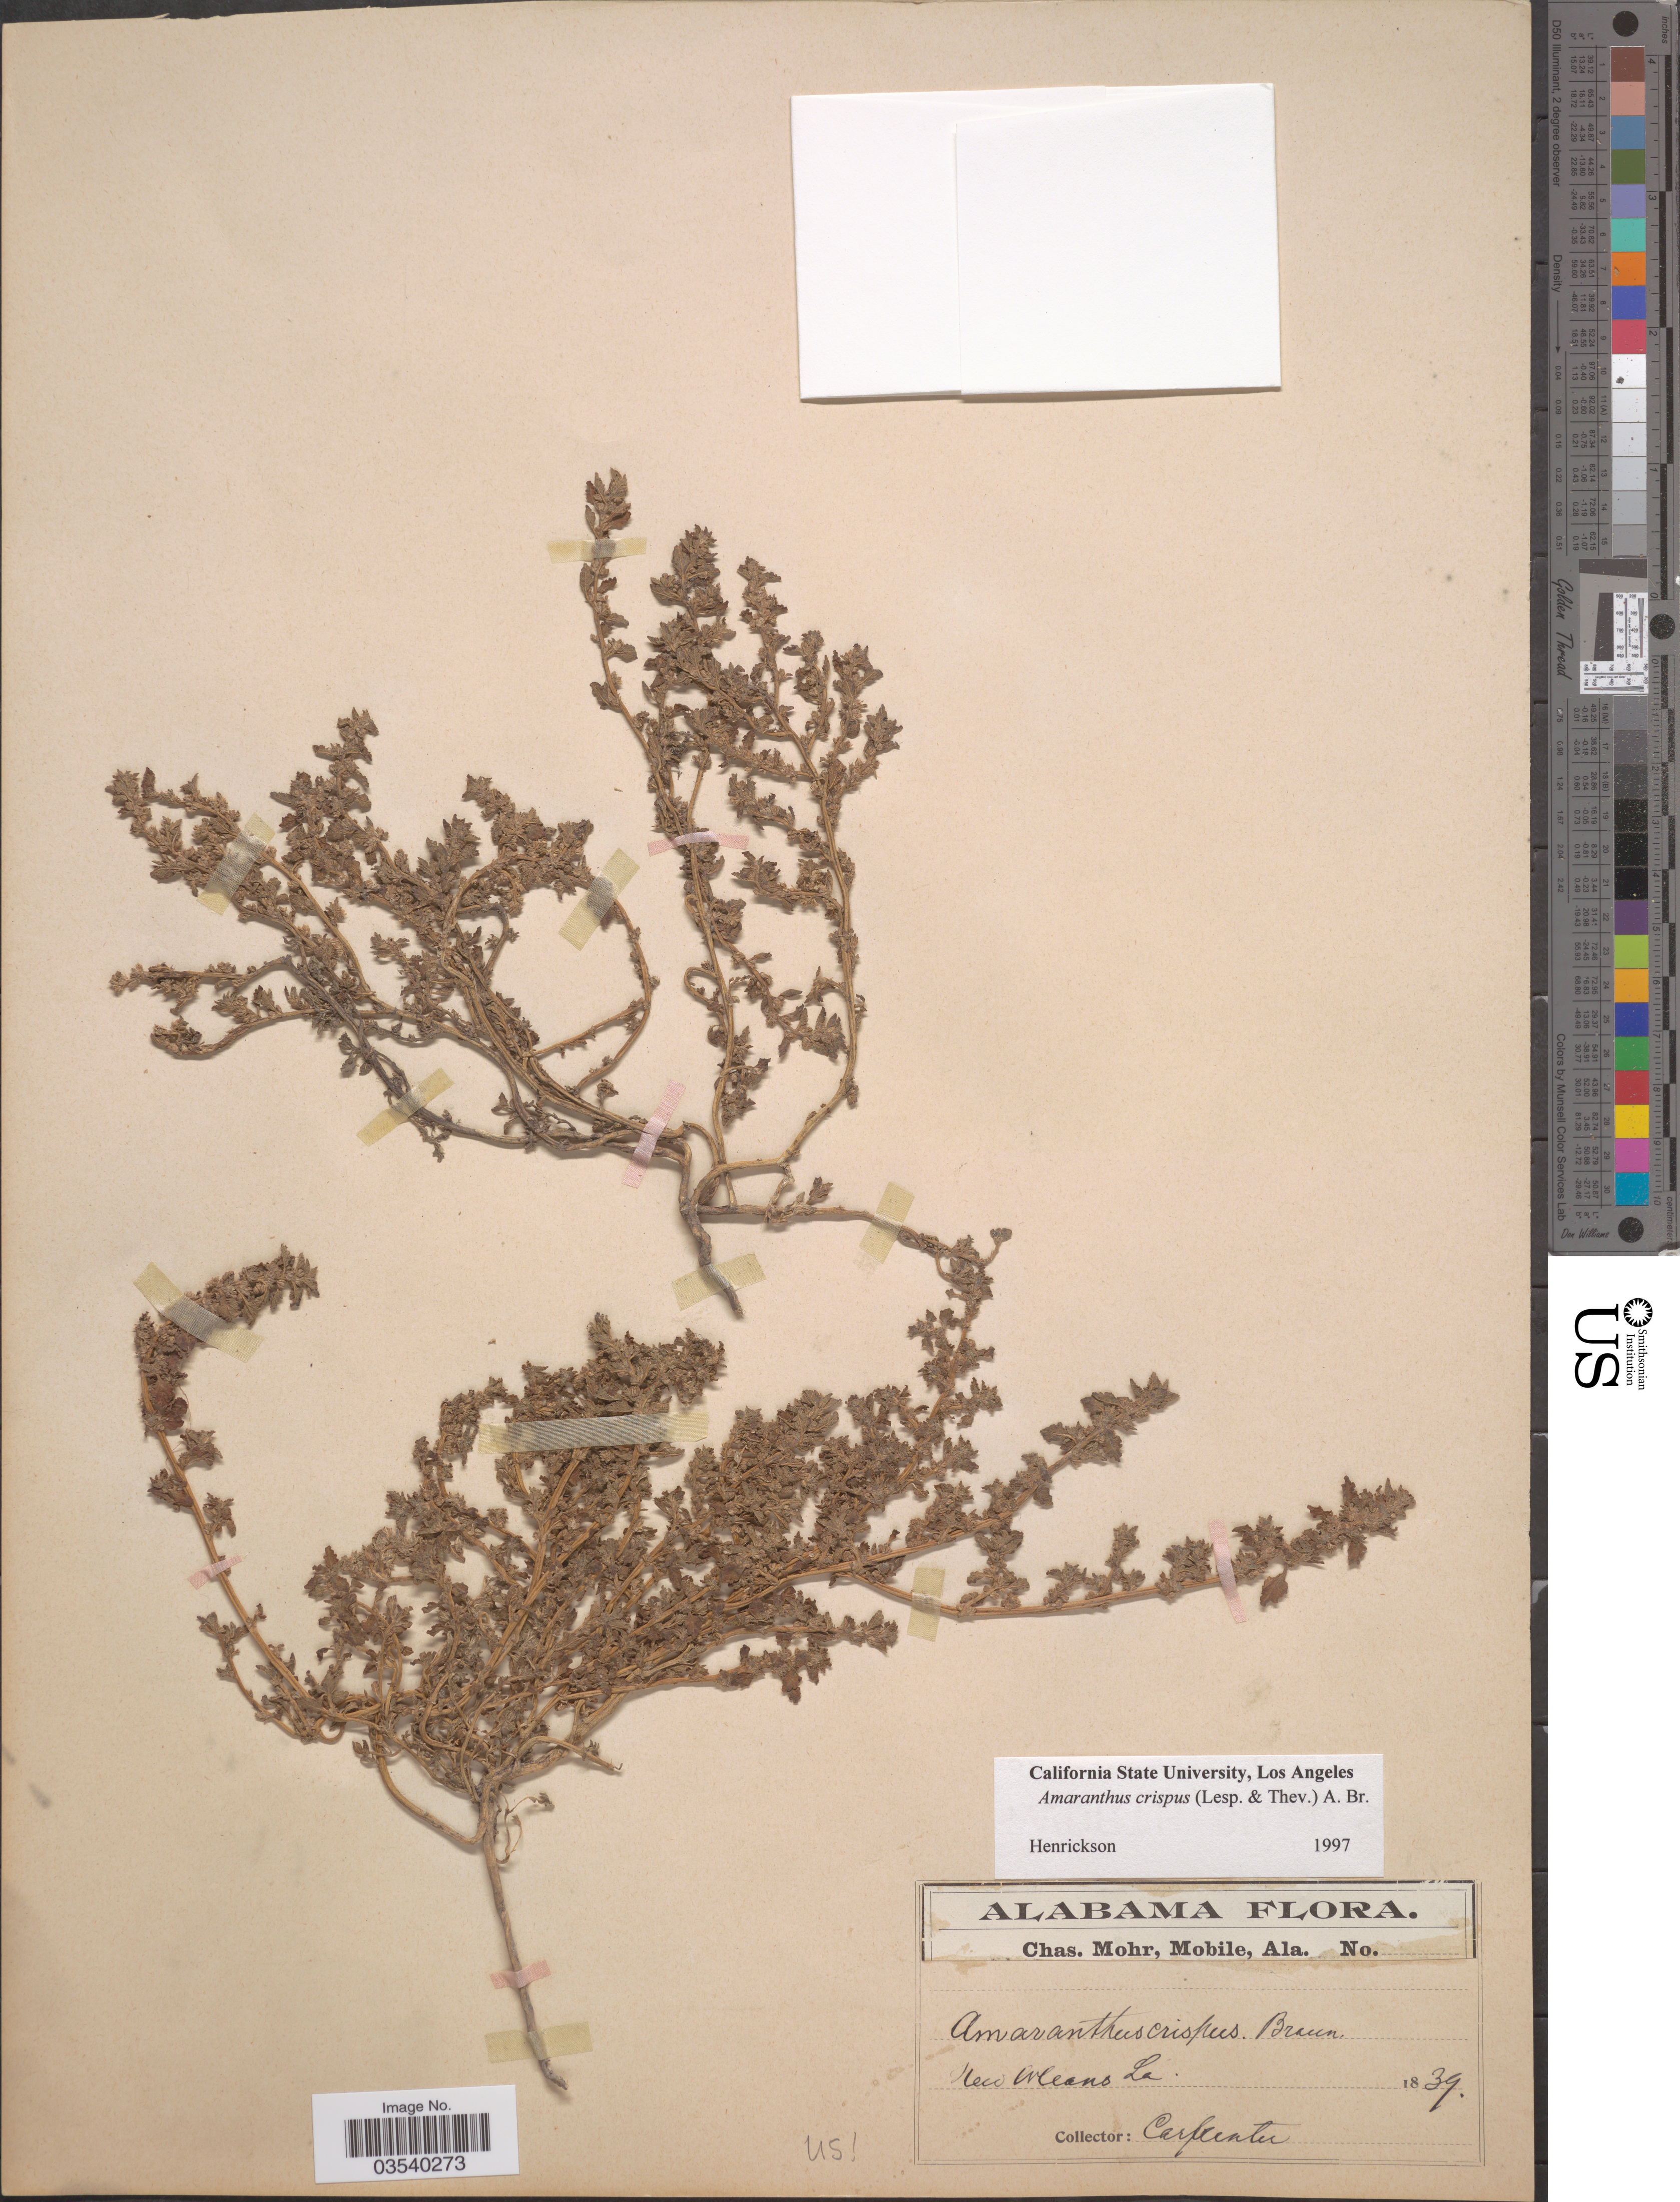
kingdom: Plantae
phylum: Tracheophyta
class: Magnoliopsida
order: Caryophyllales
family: Amaranthaceae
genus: Amaranthus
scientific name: Amaranthus crispus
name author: (Lesp. & Thévenau) A. Braun ex J.M. Coult. & S. Watson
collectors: -. Carpenter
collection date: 1839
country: United States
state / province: Louisiana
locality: New Orleans.